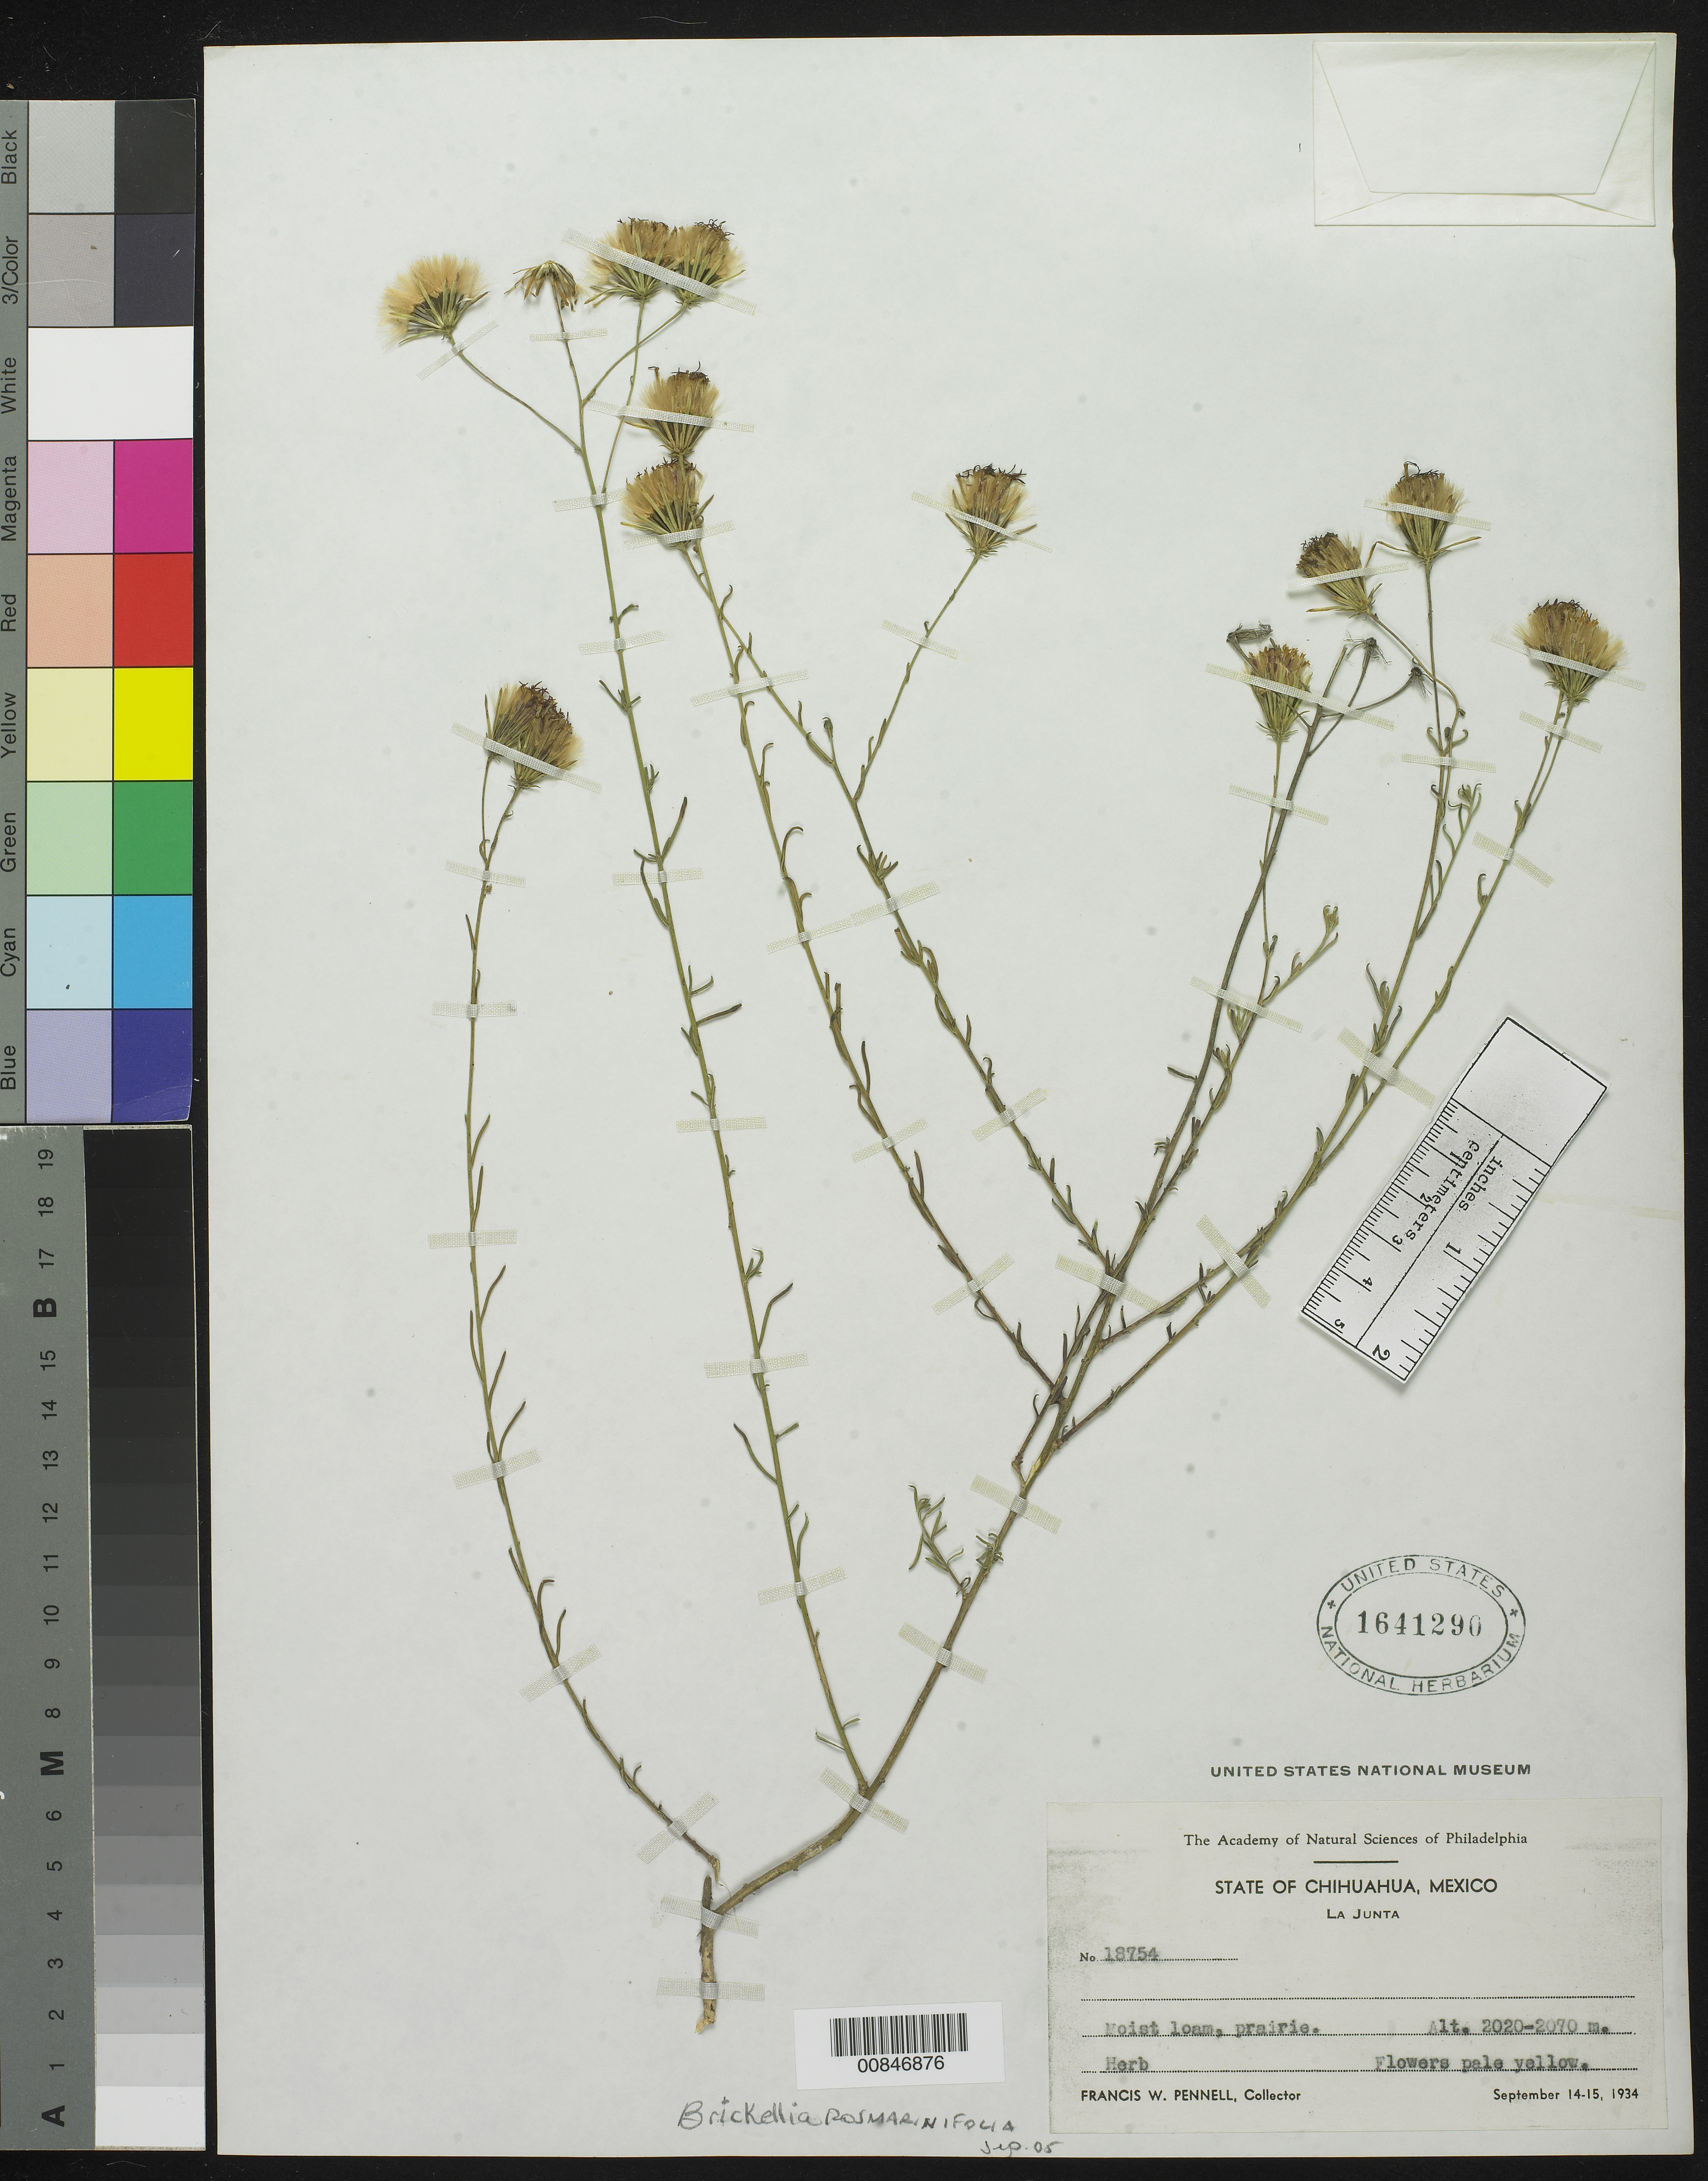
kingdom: Plantae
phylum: Tracheophyta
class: Magnoliopsida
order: Asterales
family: Asteraceae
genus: Brickellia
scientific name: Brickellia rosmarinifolia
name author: (Vent.) W.A. Weber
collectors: F. W. Pennell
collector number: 18754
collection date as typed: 14 Sep 1934 to 15 Sep 1934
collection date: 1934-09-14/1934-09-15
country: Mexico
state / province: Chihuahua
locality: La Junta, Chihuahua.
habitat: Moist loam, prairie.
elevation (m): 2070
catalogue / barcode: US 1641290